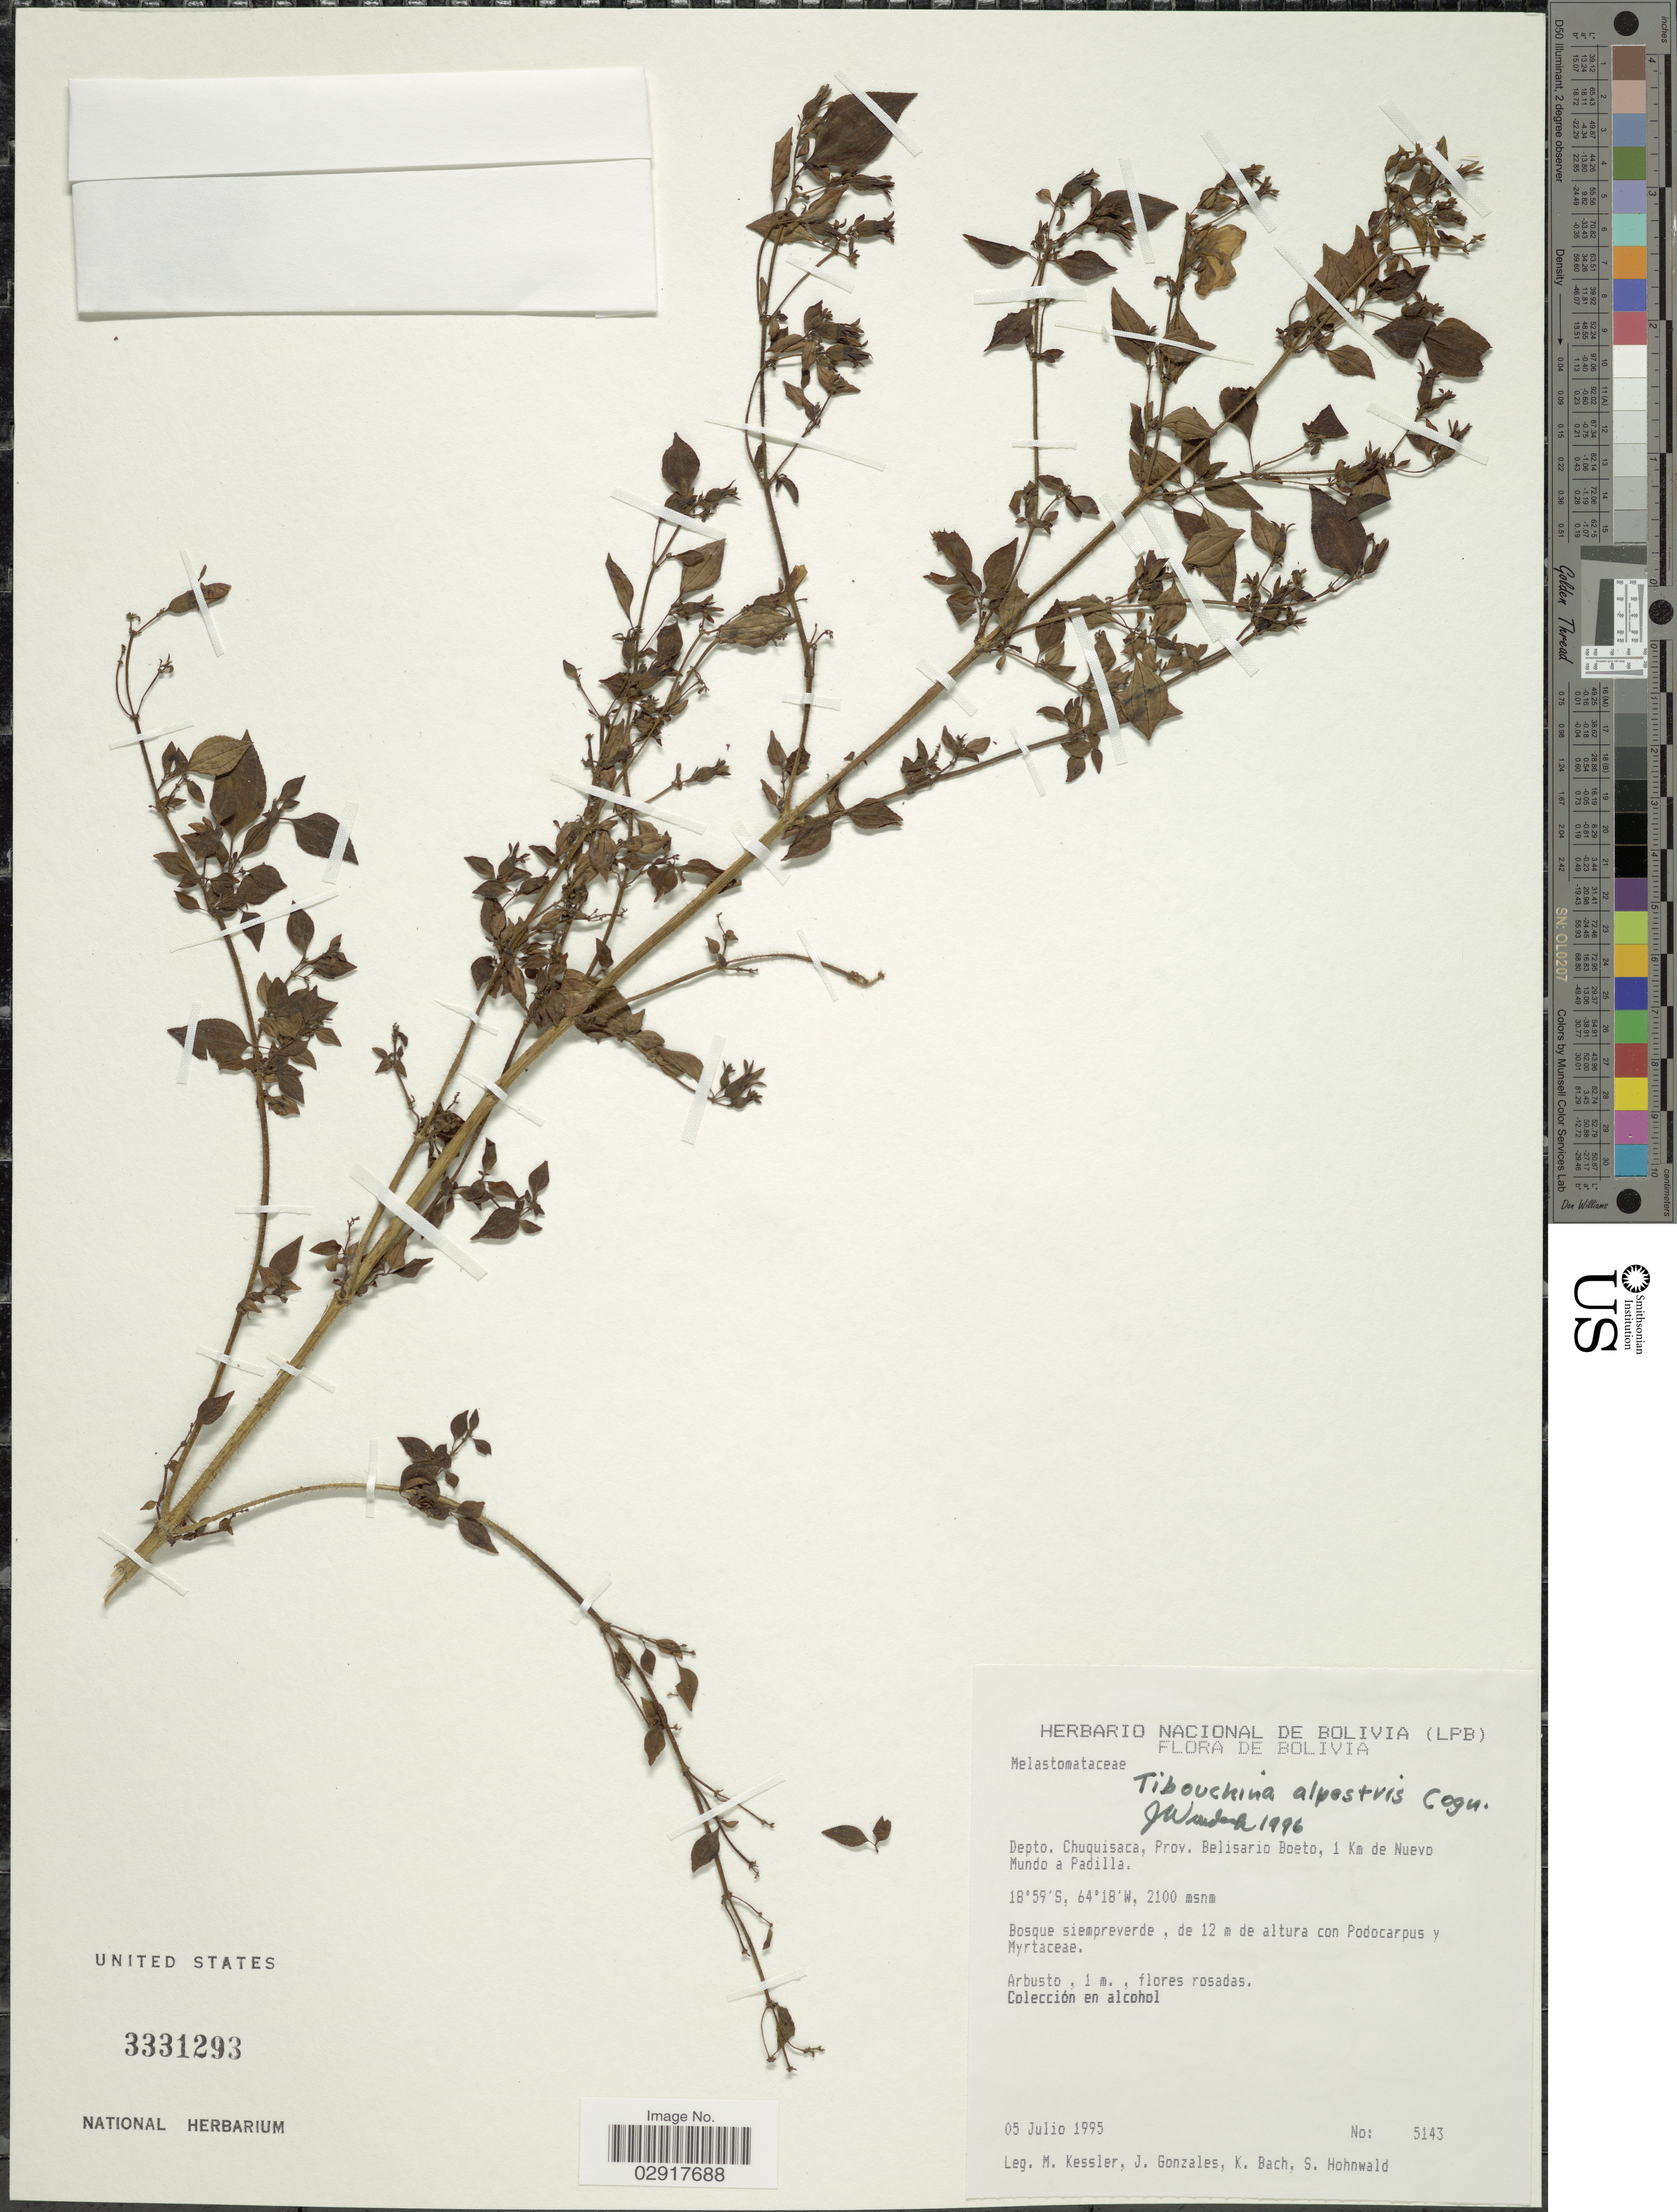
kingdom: Plantae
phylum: Tracheophyta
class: Magnoliopsida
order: Myrtales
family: Melastomataceae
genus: Chaetogastra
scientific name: Chaetogastra brachyphylla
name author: (Gleason) P.J.F. Guim. & Michelang.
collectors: M. Kessler, J. Gonzales, K. Bach & S. Hohnwald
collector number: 5143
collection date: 1995-07-05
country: Bolivia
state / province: Chuquisaca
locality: Depto. Chuquisaca, Prov. Belisario Boeto, 1 Km de Nuevo Mundo a Padilla.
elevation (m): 2100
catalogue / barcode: US 3331293